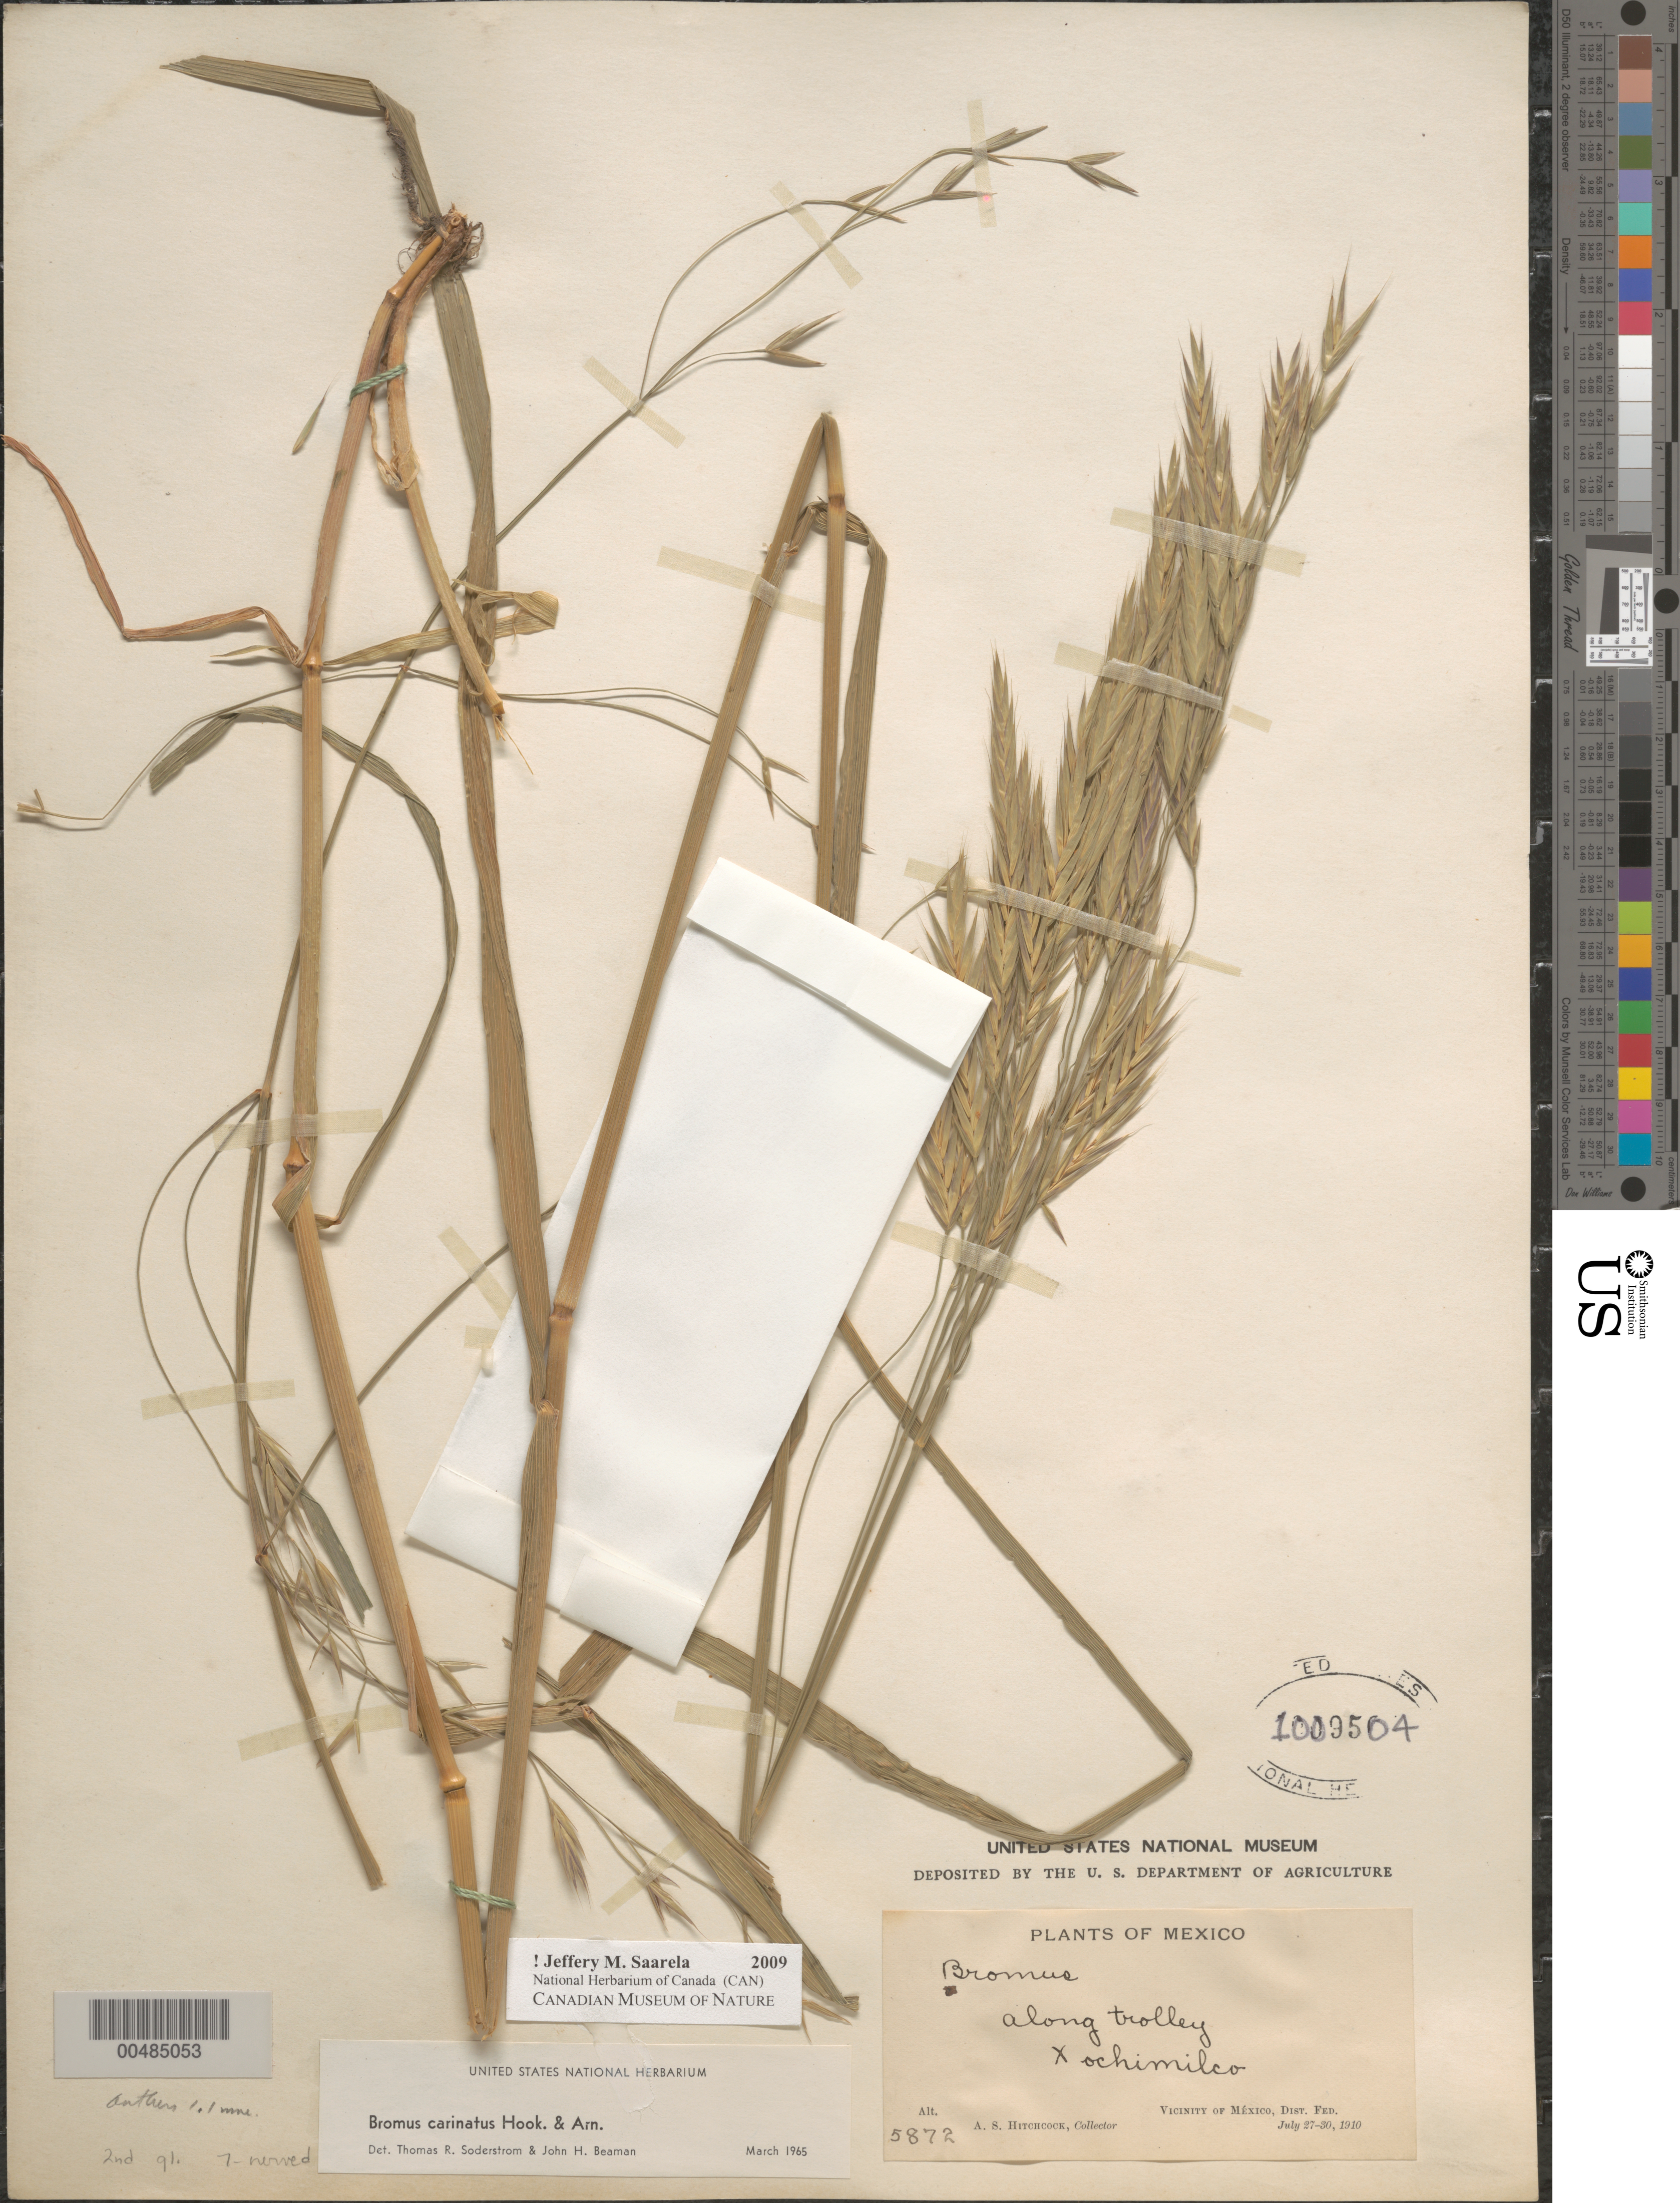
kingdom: Plantae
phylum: Tracheophyta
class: Liliopsida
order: Poales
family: Poaceae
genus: Bromus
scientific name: Bromus carinatus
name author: Hook. & Arn.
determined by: Soderstrom, T. R.; Beaman, J. H.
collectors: A. S. Hitchcock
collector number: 5872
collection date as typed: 27 Jul 1910 to 30 Jul 1910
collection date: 1910-07-27/1910-07-30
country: Mexico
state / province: Distrito Federal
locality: Vicinity of Mexico, Xochimilco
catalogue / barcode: US 1009504